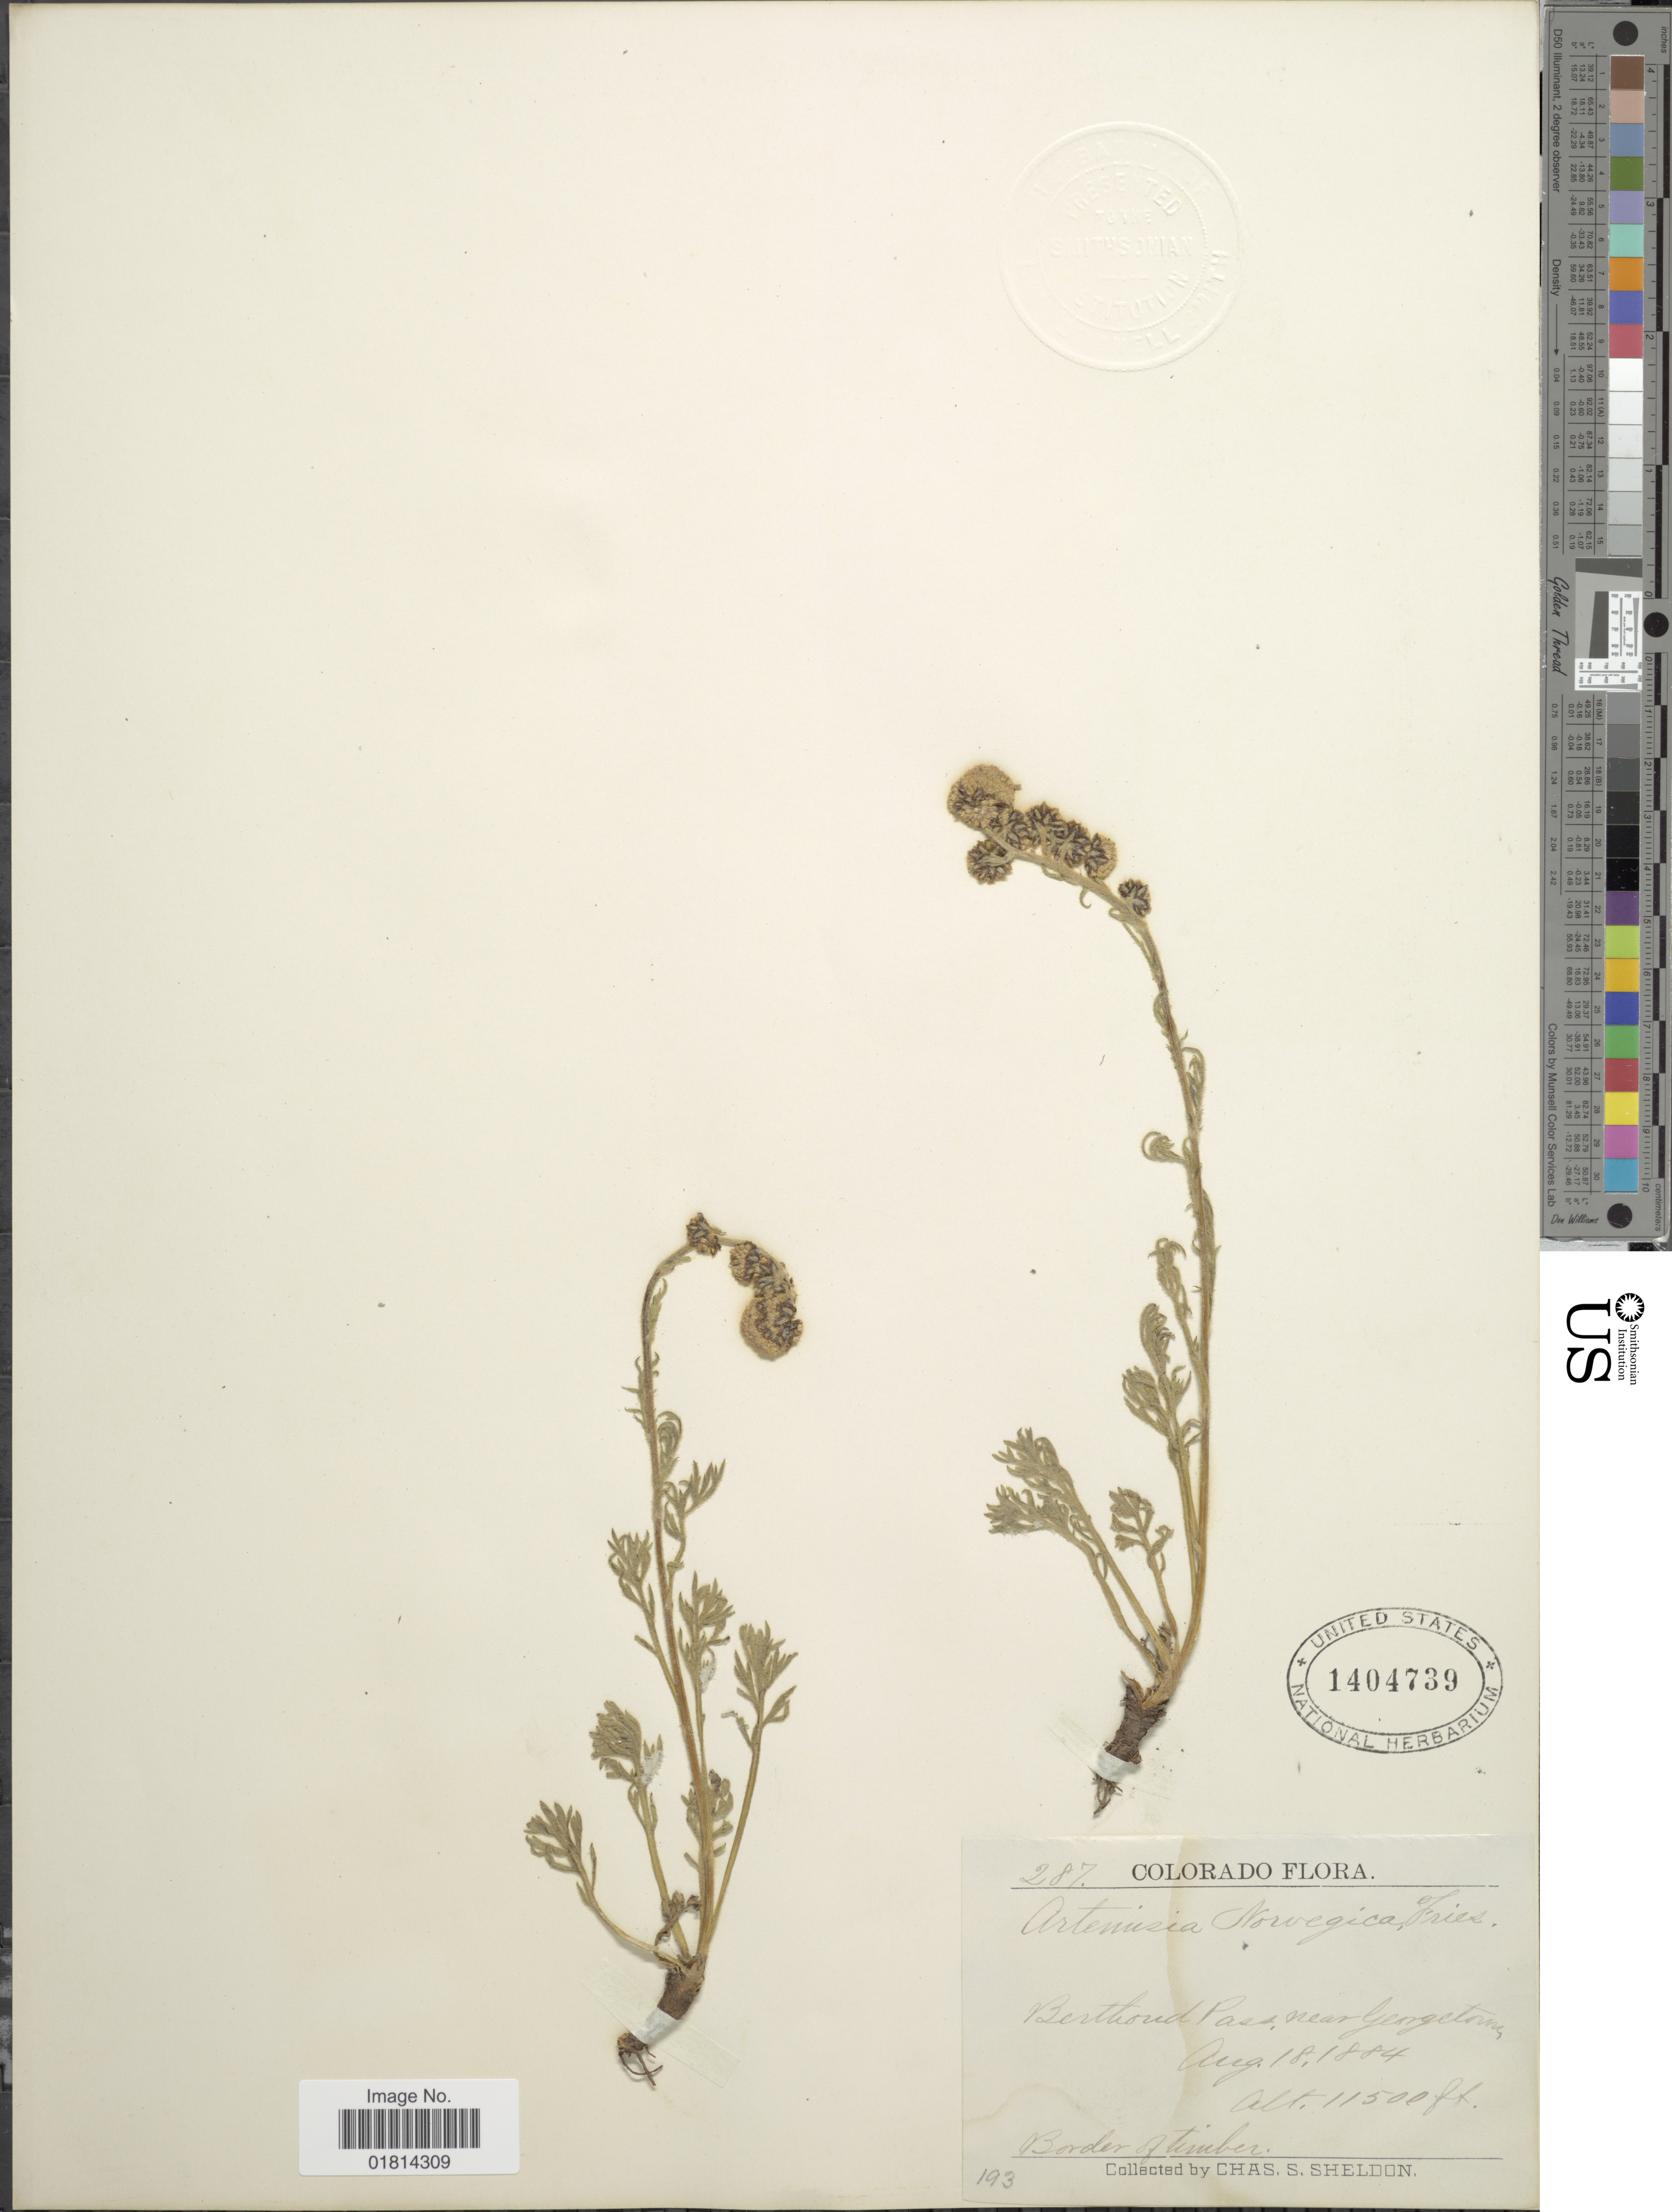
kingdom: Plantae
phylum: Tracheophyta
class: Magnoliopsida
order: Asterales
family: Asteraceae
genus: Artemisia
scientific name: Artemisia arctica subsp. saxicola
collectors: C. S. Sheldon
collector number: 287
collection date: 1884-08-18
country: United States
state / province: Colorado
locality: Berthoud Past, near Georgetown.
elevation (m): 3505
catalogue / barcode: US 1404739